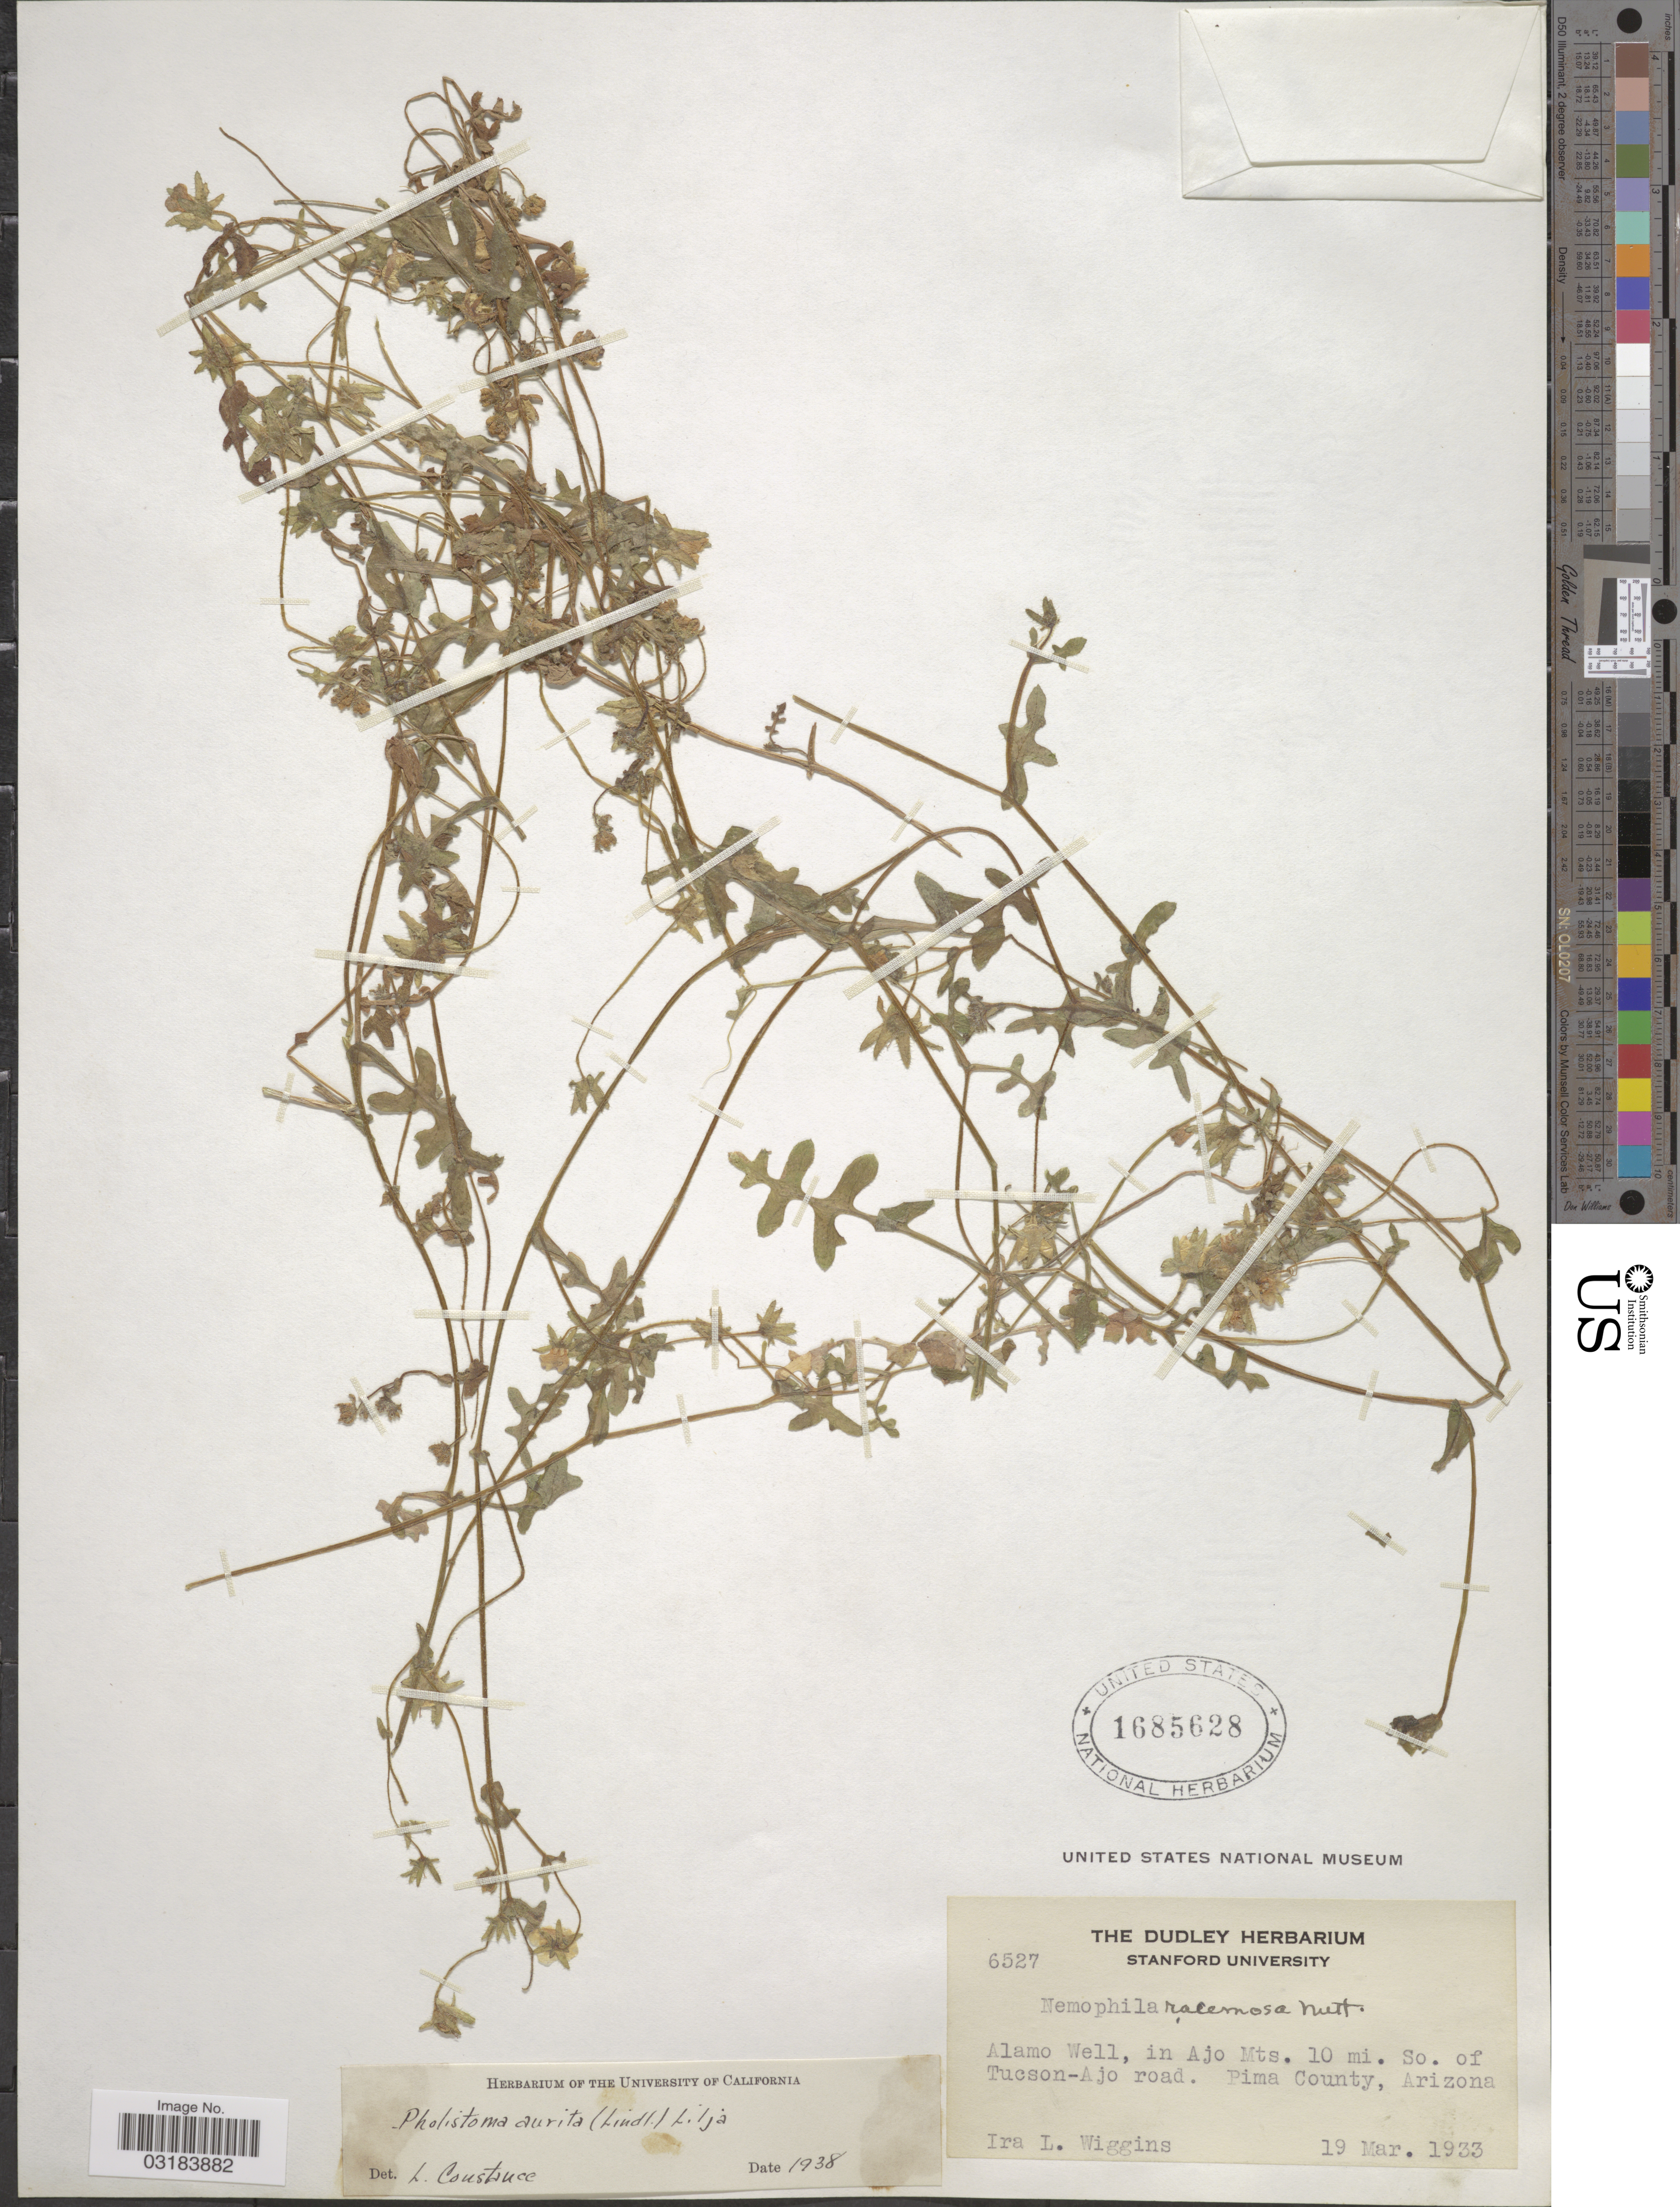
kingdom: Plantae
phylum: Tracheophyta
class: Magnoliopsida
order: Boraginales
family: Hydrophyllaceae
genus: Pholistoma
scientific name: Pholistoma auritum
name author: (Lindl.) Lilja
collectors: I. L. Wiggins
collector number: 6527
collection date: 1933-03-19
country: United States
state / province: Arizona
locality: Alamo Well, in Ajo Mts, 10 mi. So. of Tucson-Ajo road. Pima County.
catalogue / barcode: US 1685628